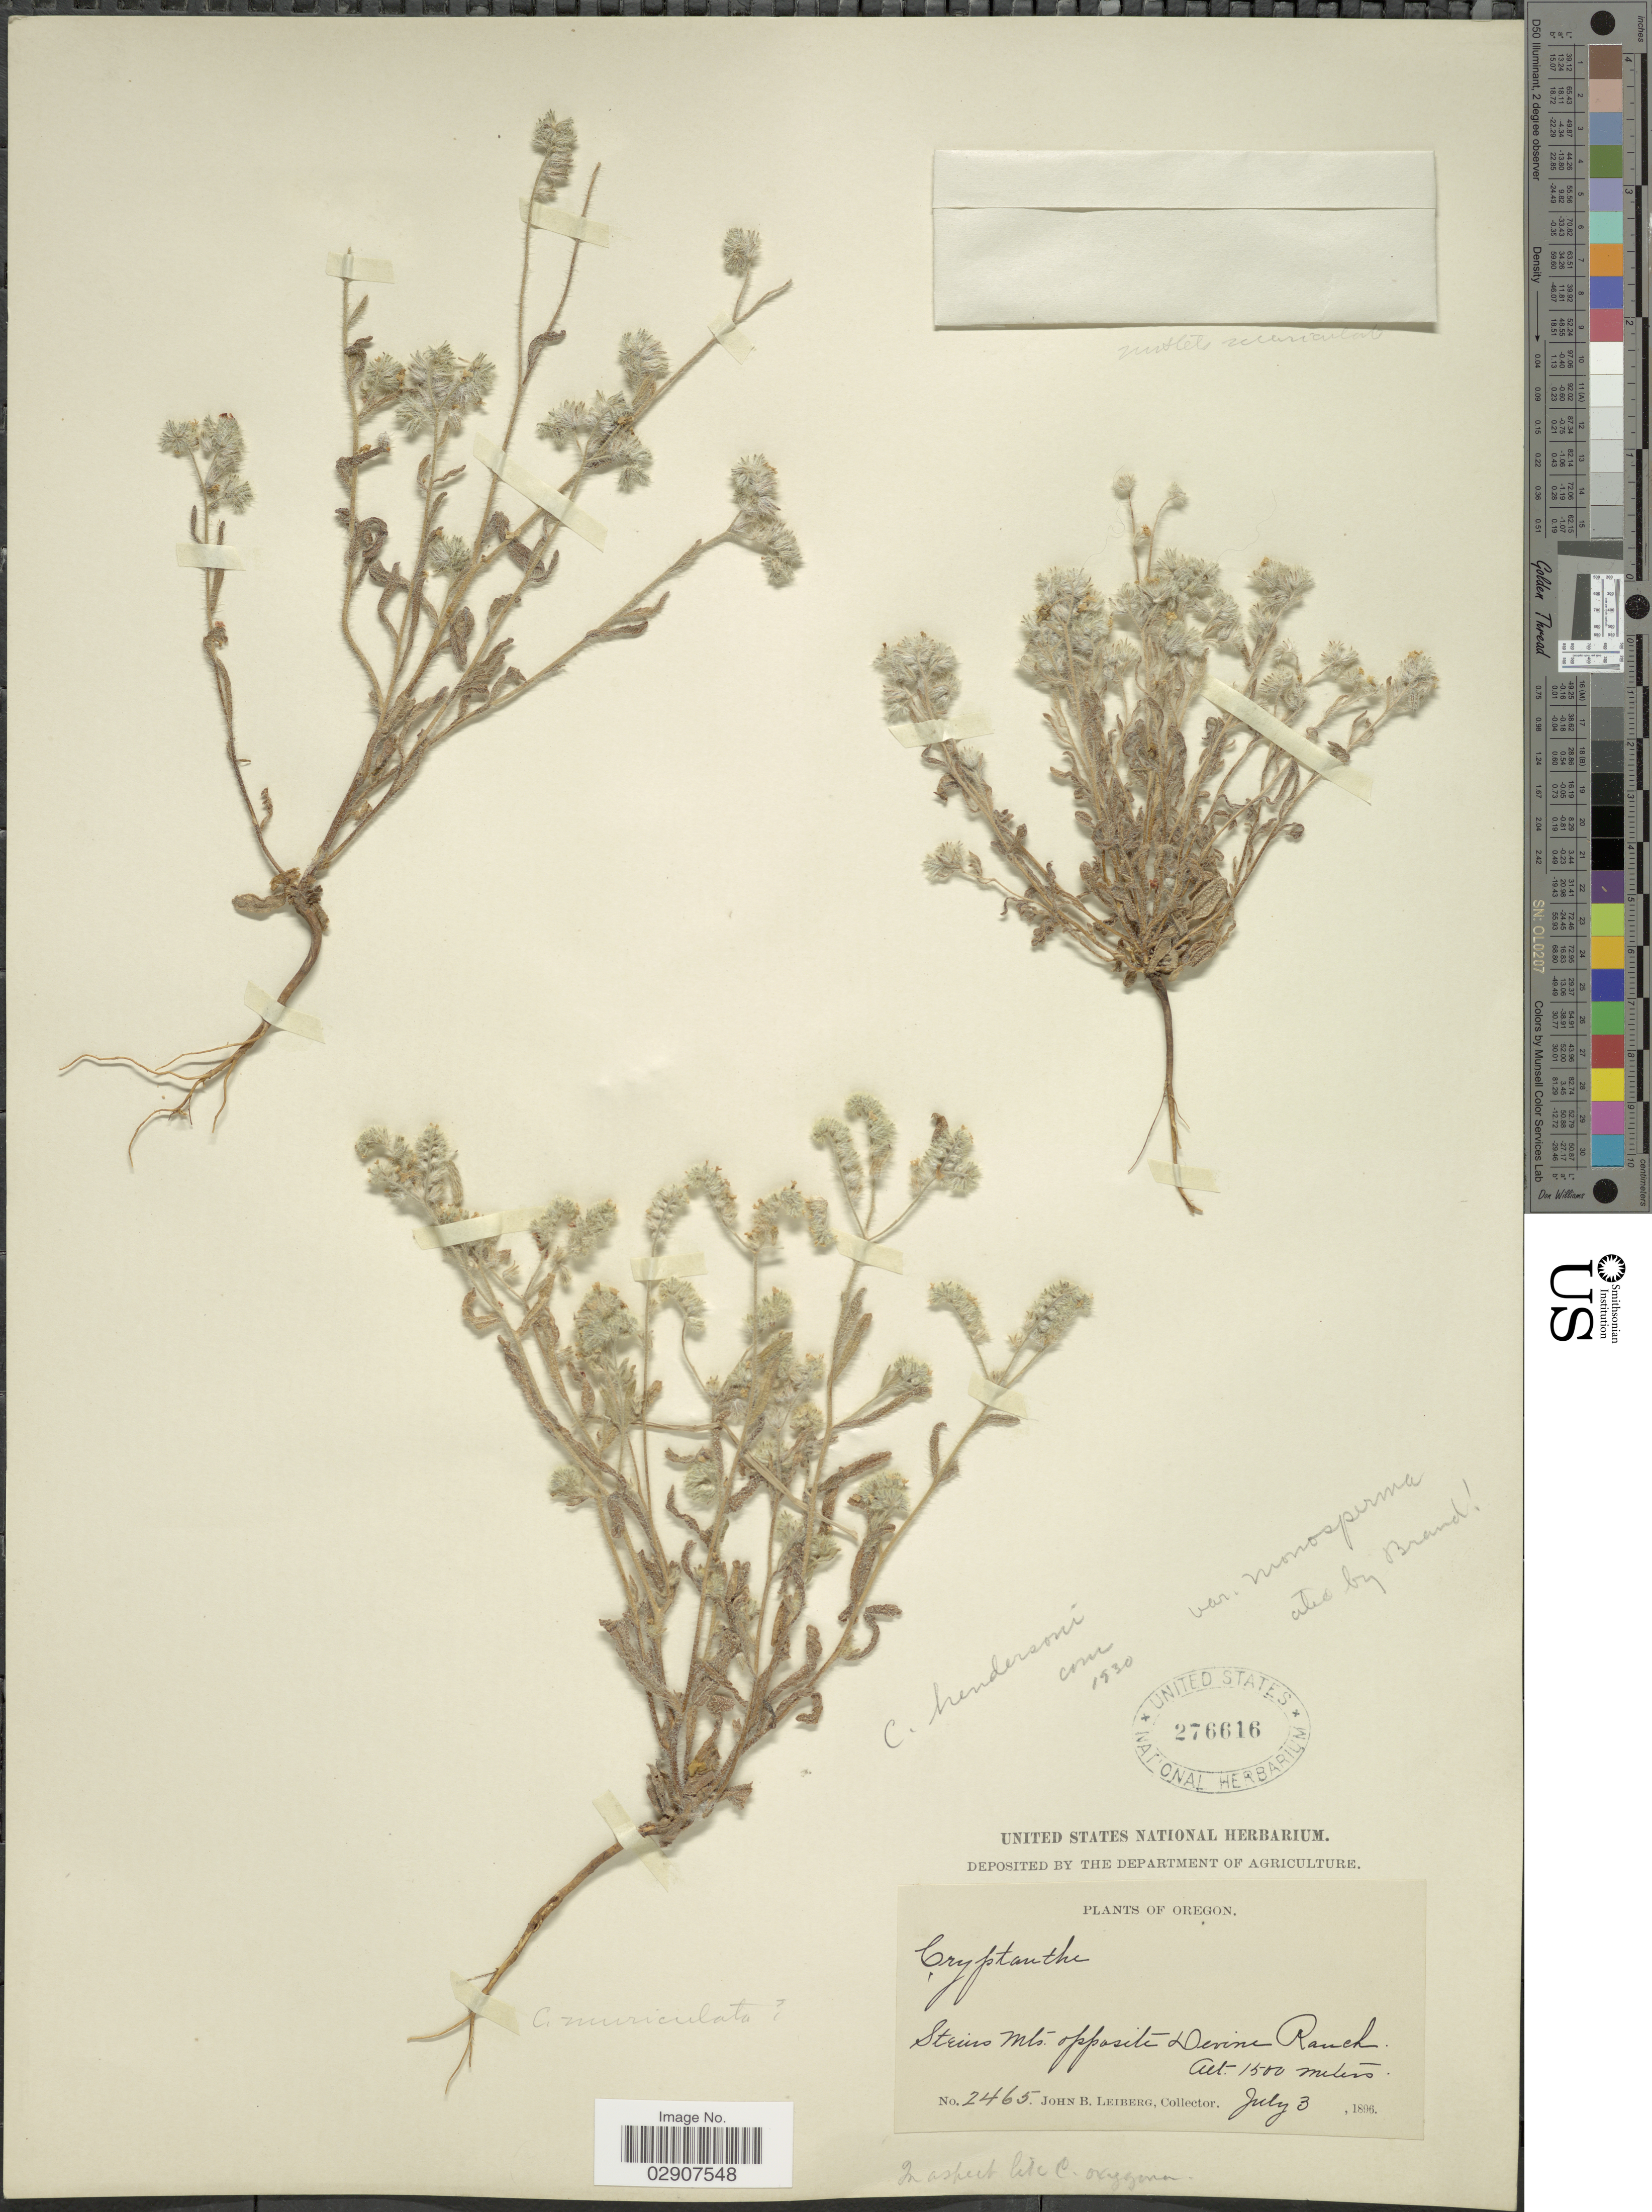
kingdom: Plantae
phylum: Tracheophyta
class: Magnoliopsida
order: Boraginales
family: Boraginaceae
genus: Cryptantha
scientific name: Cryptantha hendersonii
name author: (A. Nelson) A. Nelson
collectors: J. B. Leiberg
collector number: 2465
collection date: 1896-07-03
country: United States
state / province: Oregon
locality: Steins Mts. opposite Devine Ranch.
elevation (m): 1500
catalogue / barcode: US 276616